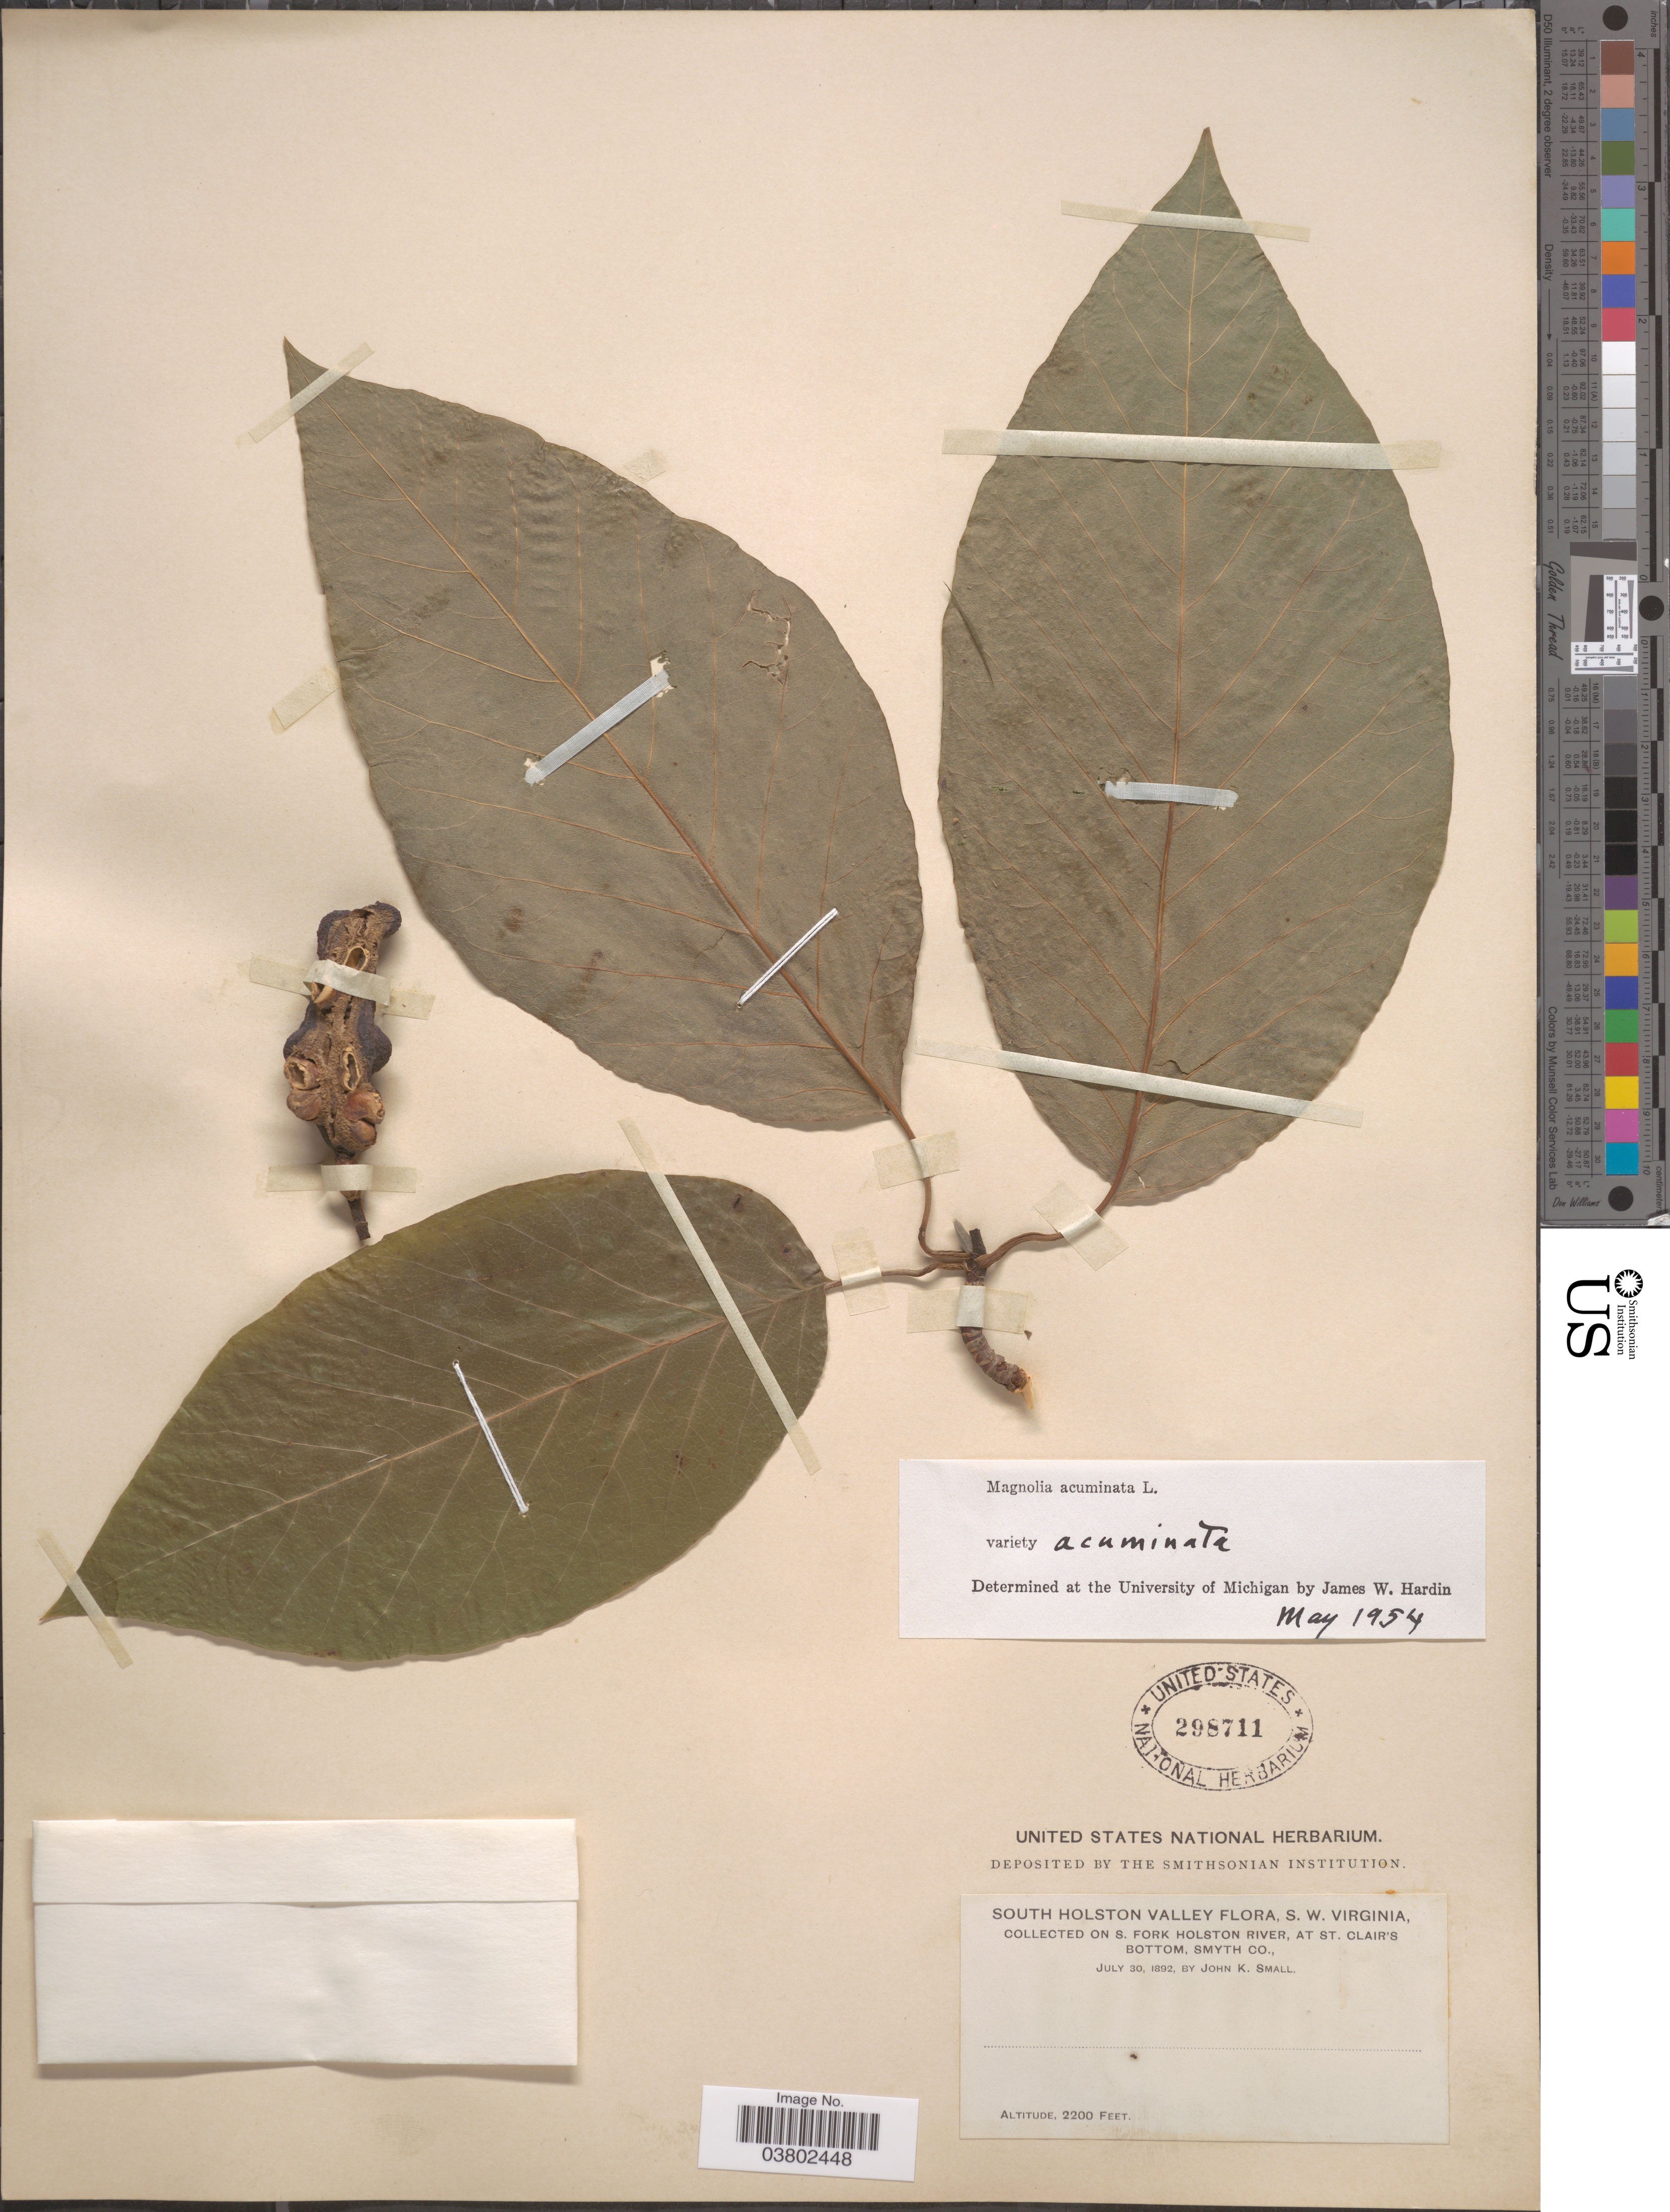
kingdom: Plantae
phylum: Tracheophyta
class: Magnoliopsida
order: Magnoliales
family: Magnoliaceae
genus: Magnolia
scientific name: Magnolia acuminata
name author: (L.) L.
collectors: J. K. Small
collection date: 1892-07-30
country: United States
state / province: Virginia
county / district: Smyth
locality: South Holston Valley, S.W. Virginia. S. Fork Holston River, at St. Clair's Bottom, Smyth Co.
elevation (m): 671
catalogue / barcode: US 298711